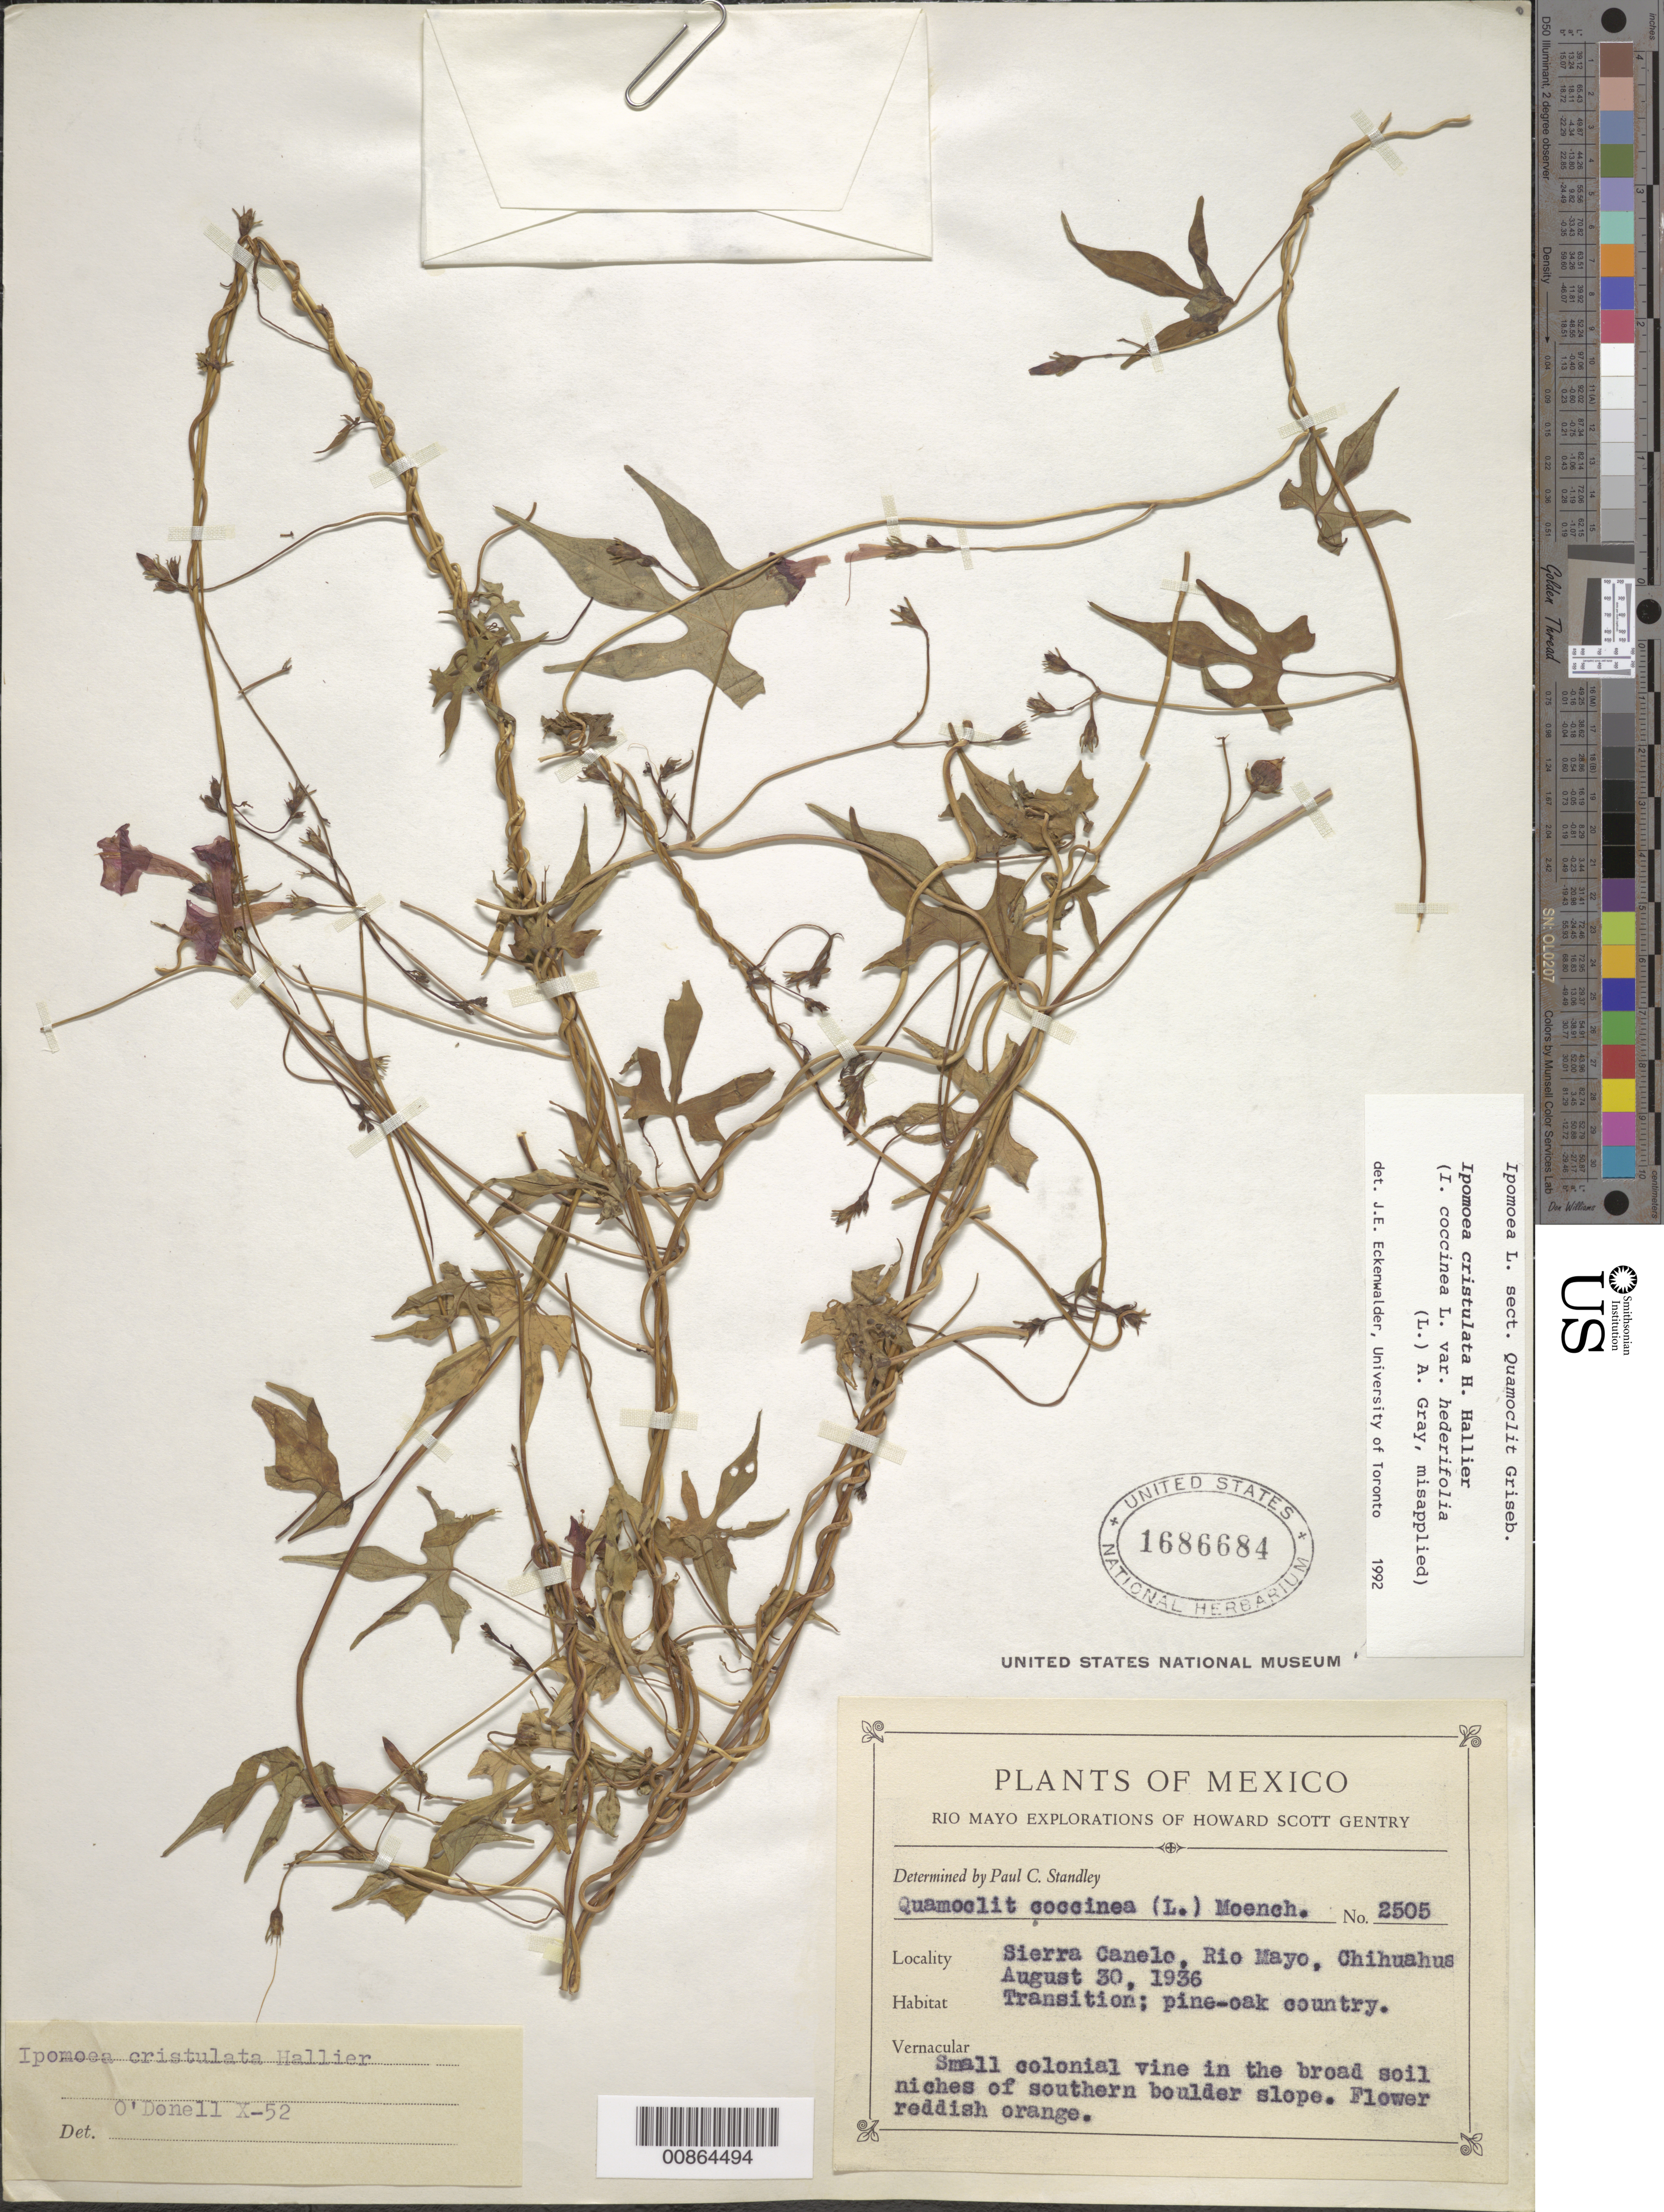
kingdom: Plantae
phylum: Tracheophyta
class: Magnoliopsida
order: Solanales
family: Convolvulaceae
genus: Ipomoea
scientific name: Ipomoea cristulata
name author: Hallier f.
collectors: H. S. Gentry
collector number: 2505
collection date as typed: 30 Aug 1936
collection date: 1936-08-30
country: Mexico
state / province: Chihuahua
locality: Sierra Canelo, Río Mayo, Chihuahua.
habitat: Transition; pine-oak country. In the broad soil niches of southern boulder slope.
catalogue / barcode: US 1686684